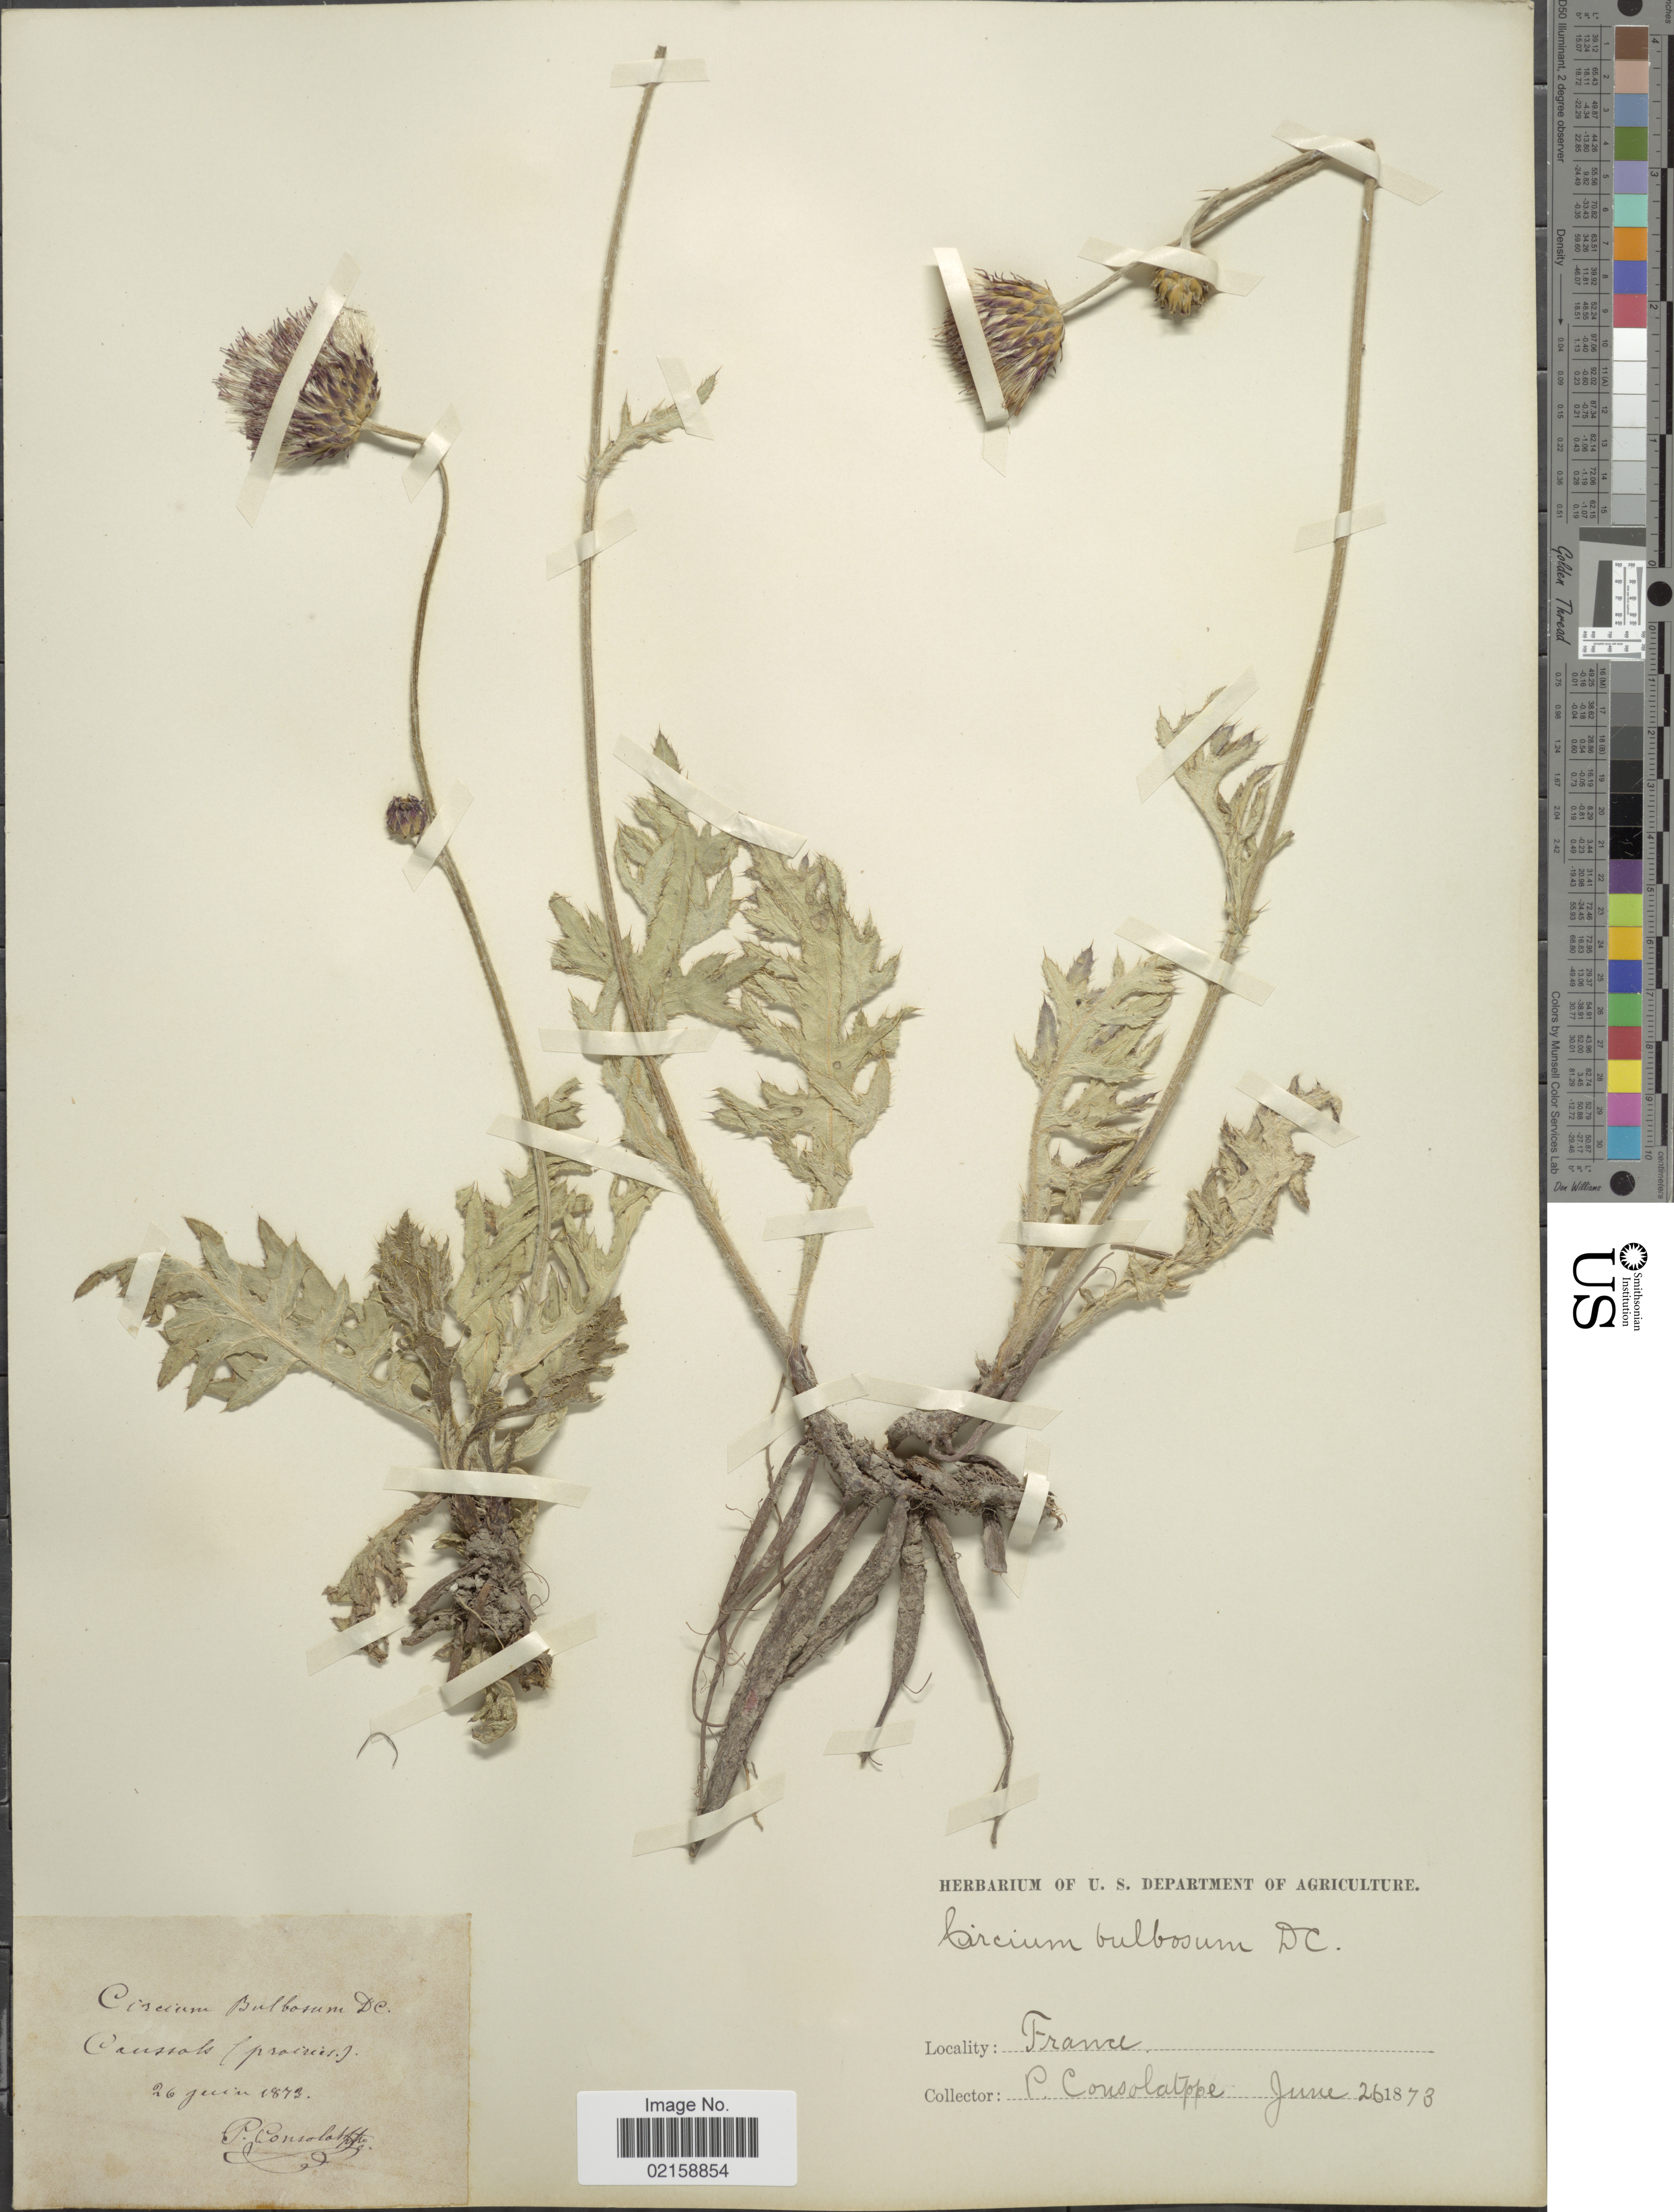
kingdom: Plantae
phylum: Tracheophyta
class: Magnoliopsida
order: Asterales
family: Asteraceae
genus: Cirsium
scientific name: Cirsium tuberosum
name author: (L.) All.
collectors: P. Consolat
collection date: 1873-06-26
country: France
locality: Caussols (prairies [interpreted])